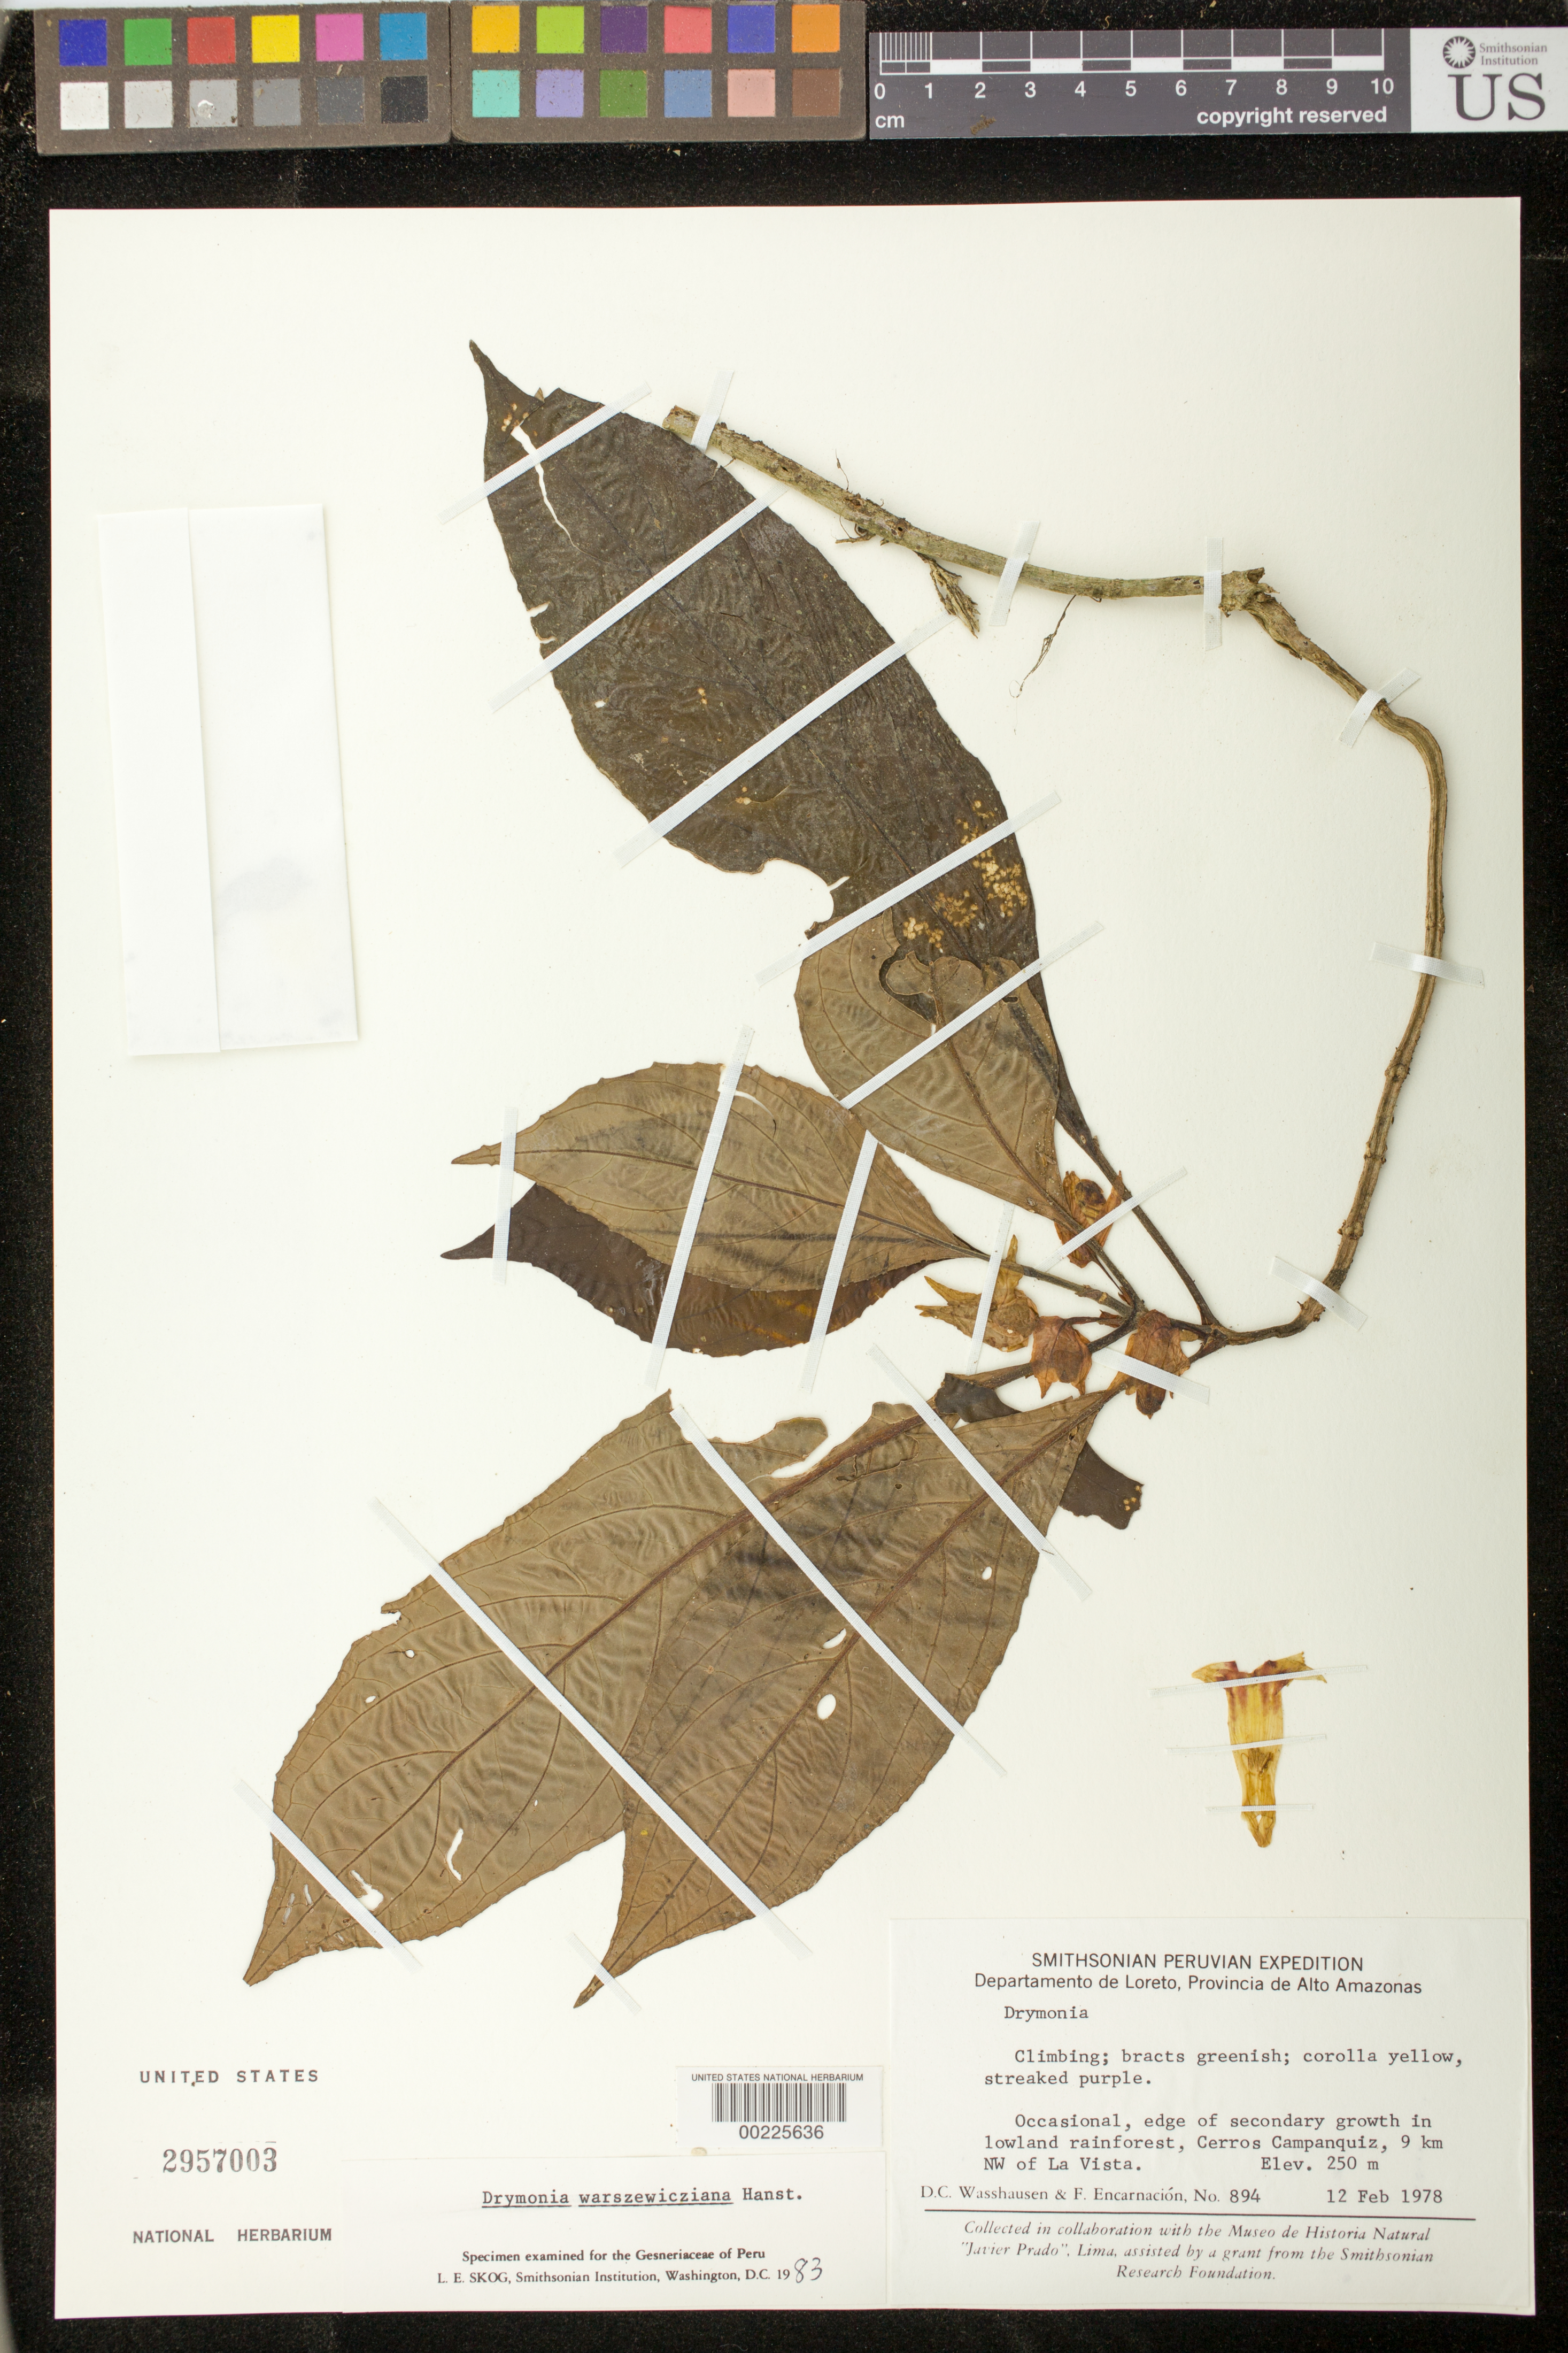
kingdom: Plantae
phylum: Tracheophyta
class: Magnoliopsida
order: Lamiales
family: Gesneriaceae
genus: Drymonia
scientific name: Drymonia warszewicziana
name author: Hanst.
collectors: D. C. Wasshausen & F. Encarnación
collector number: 894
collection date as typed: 12 Feb 1978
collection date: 1978-02-12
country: Peru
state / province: Loreto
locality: Prov. Alto Amazonas; Cerros Campanquiz, 9 km NW of La Vista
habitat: Occasional, edge of secondary growth in lowland rainforest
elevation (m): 250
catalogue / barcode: US 2957003